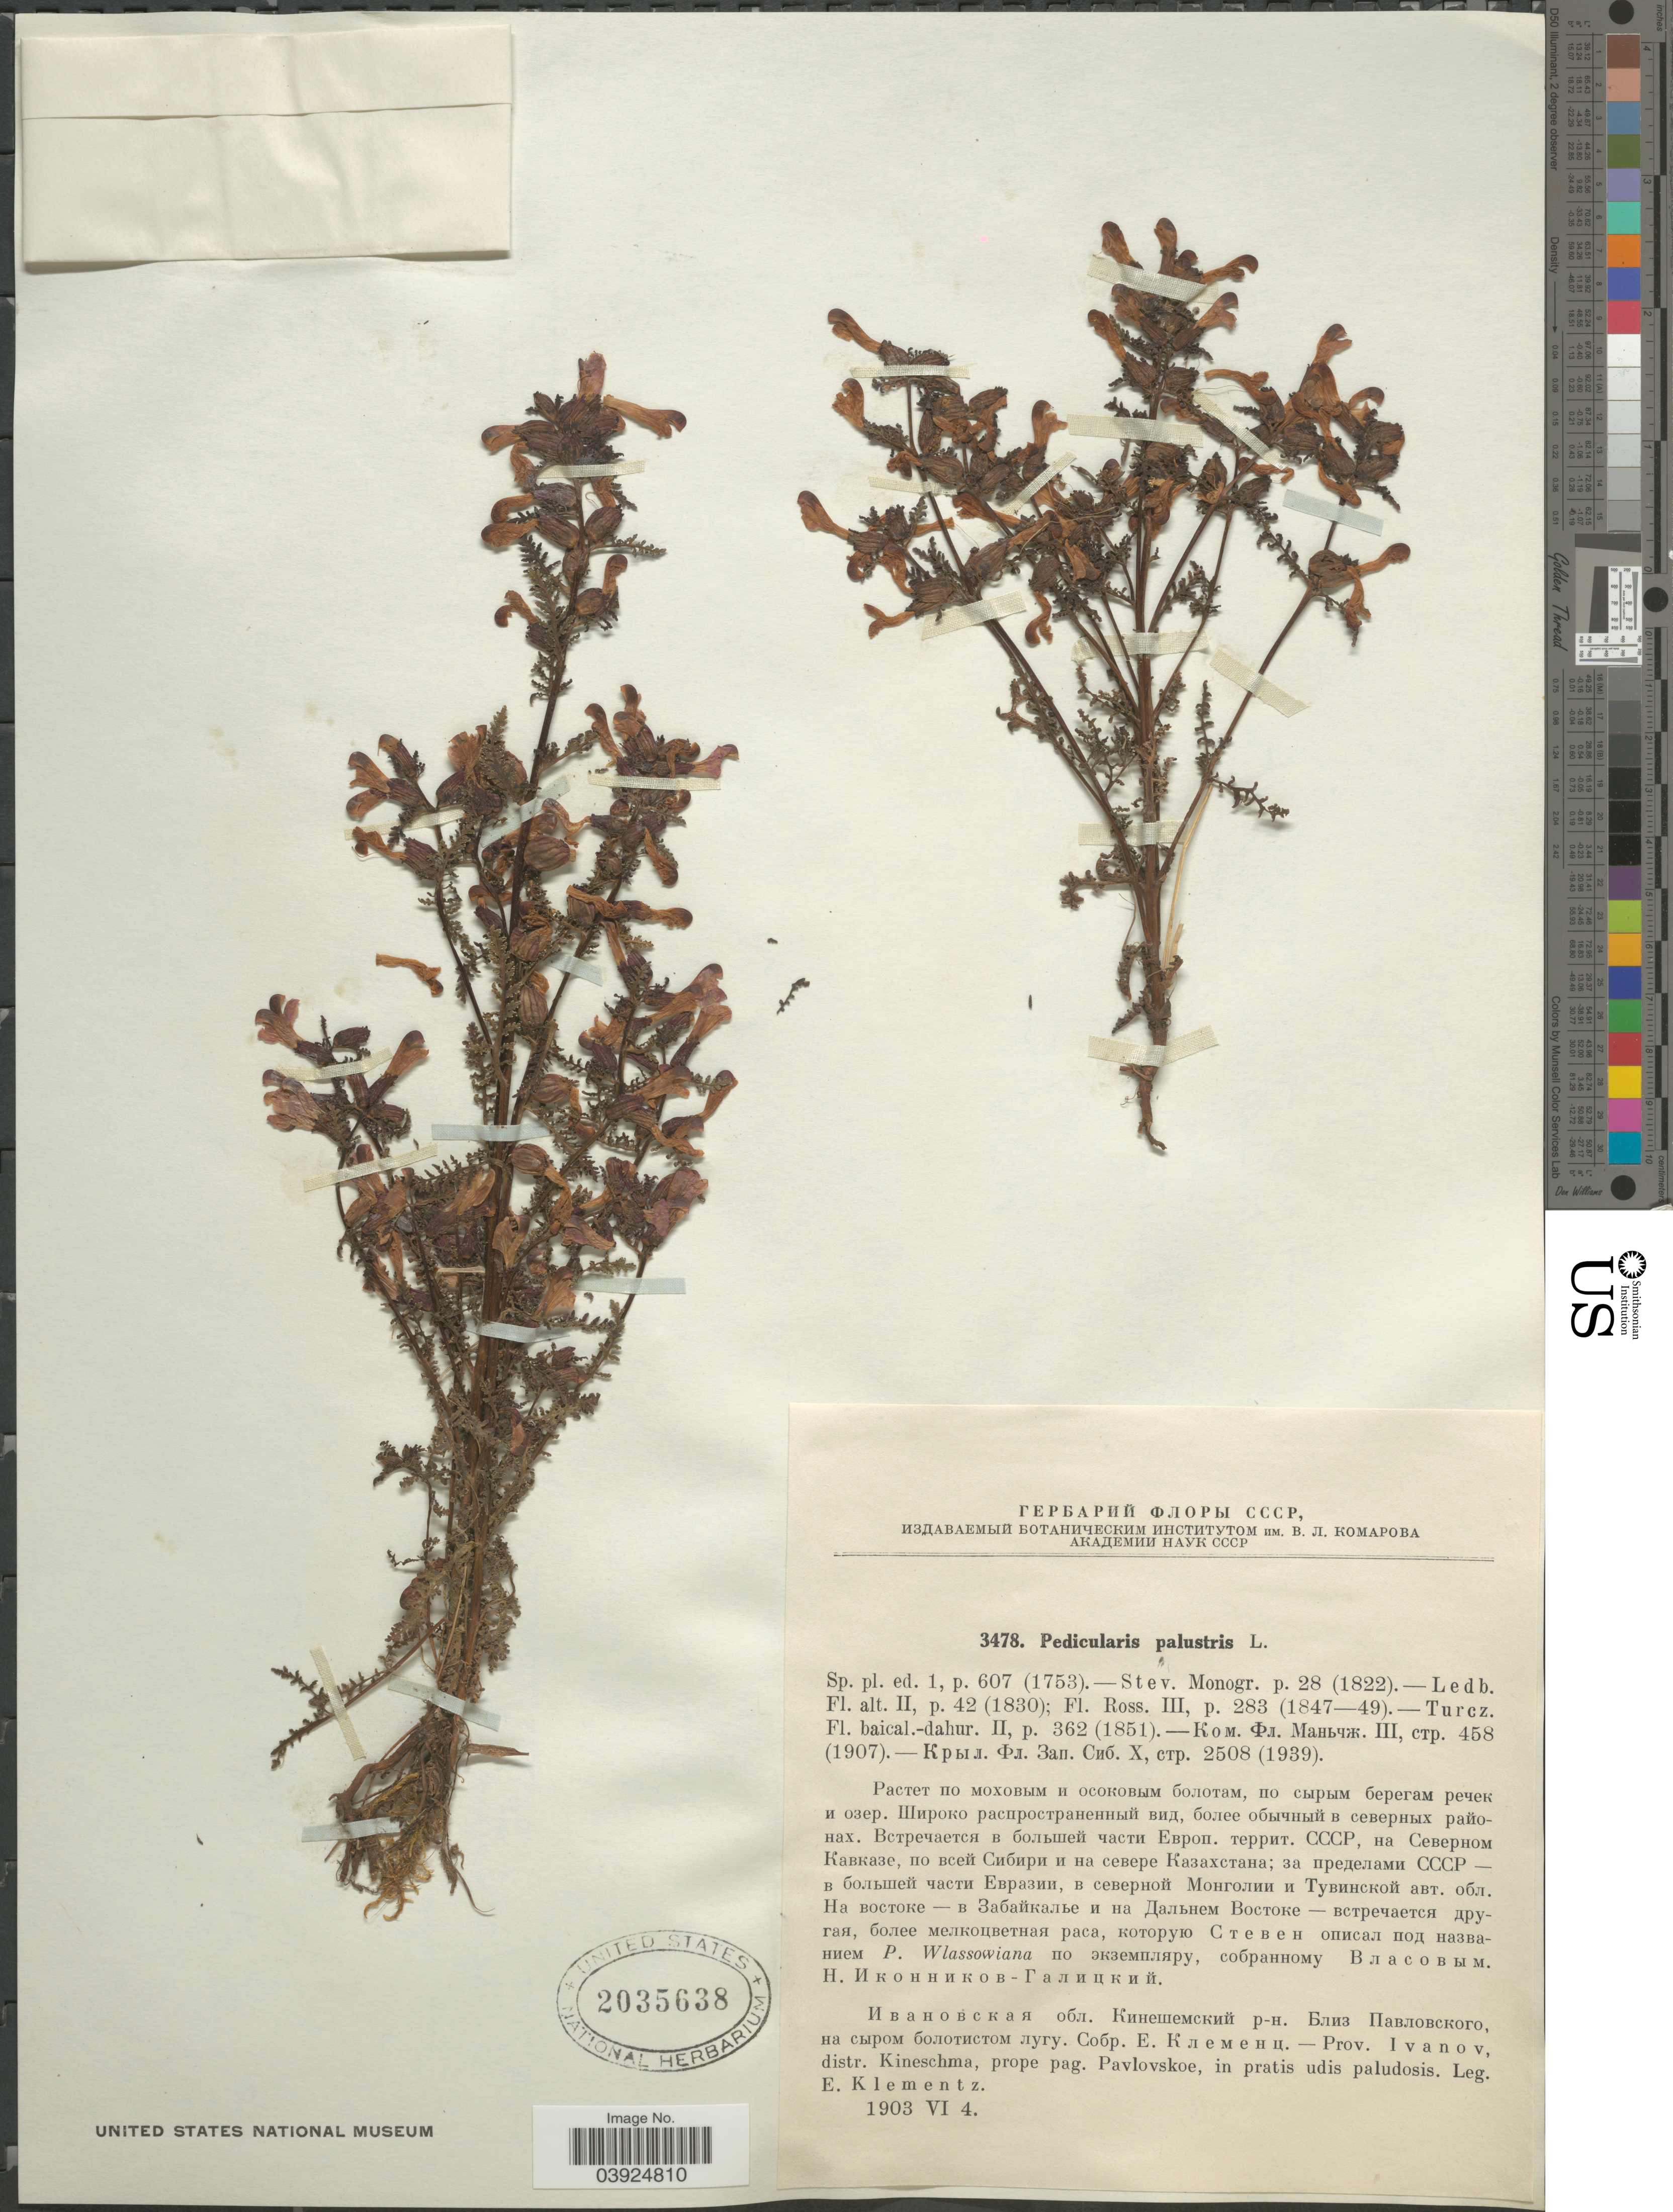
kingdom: Plantae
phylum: Tracheophyta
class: Magnoliopsida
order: Lamiales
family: Orobanchaceae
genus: Pedicularis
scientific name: Pedicularis palustris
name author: L.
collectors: E. Klementz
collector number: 3478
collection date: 1903-06-04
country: Russian Federation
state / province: Ivanovo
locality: Prov. Ivanov, distr. Kineschma, prope pag. Pavlovskoe.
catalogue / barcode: US 2035638